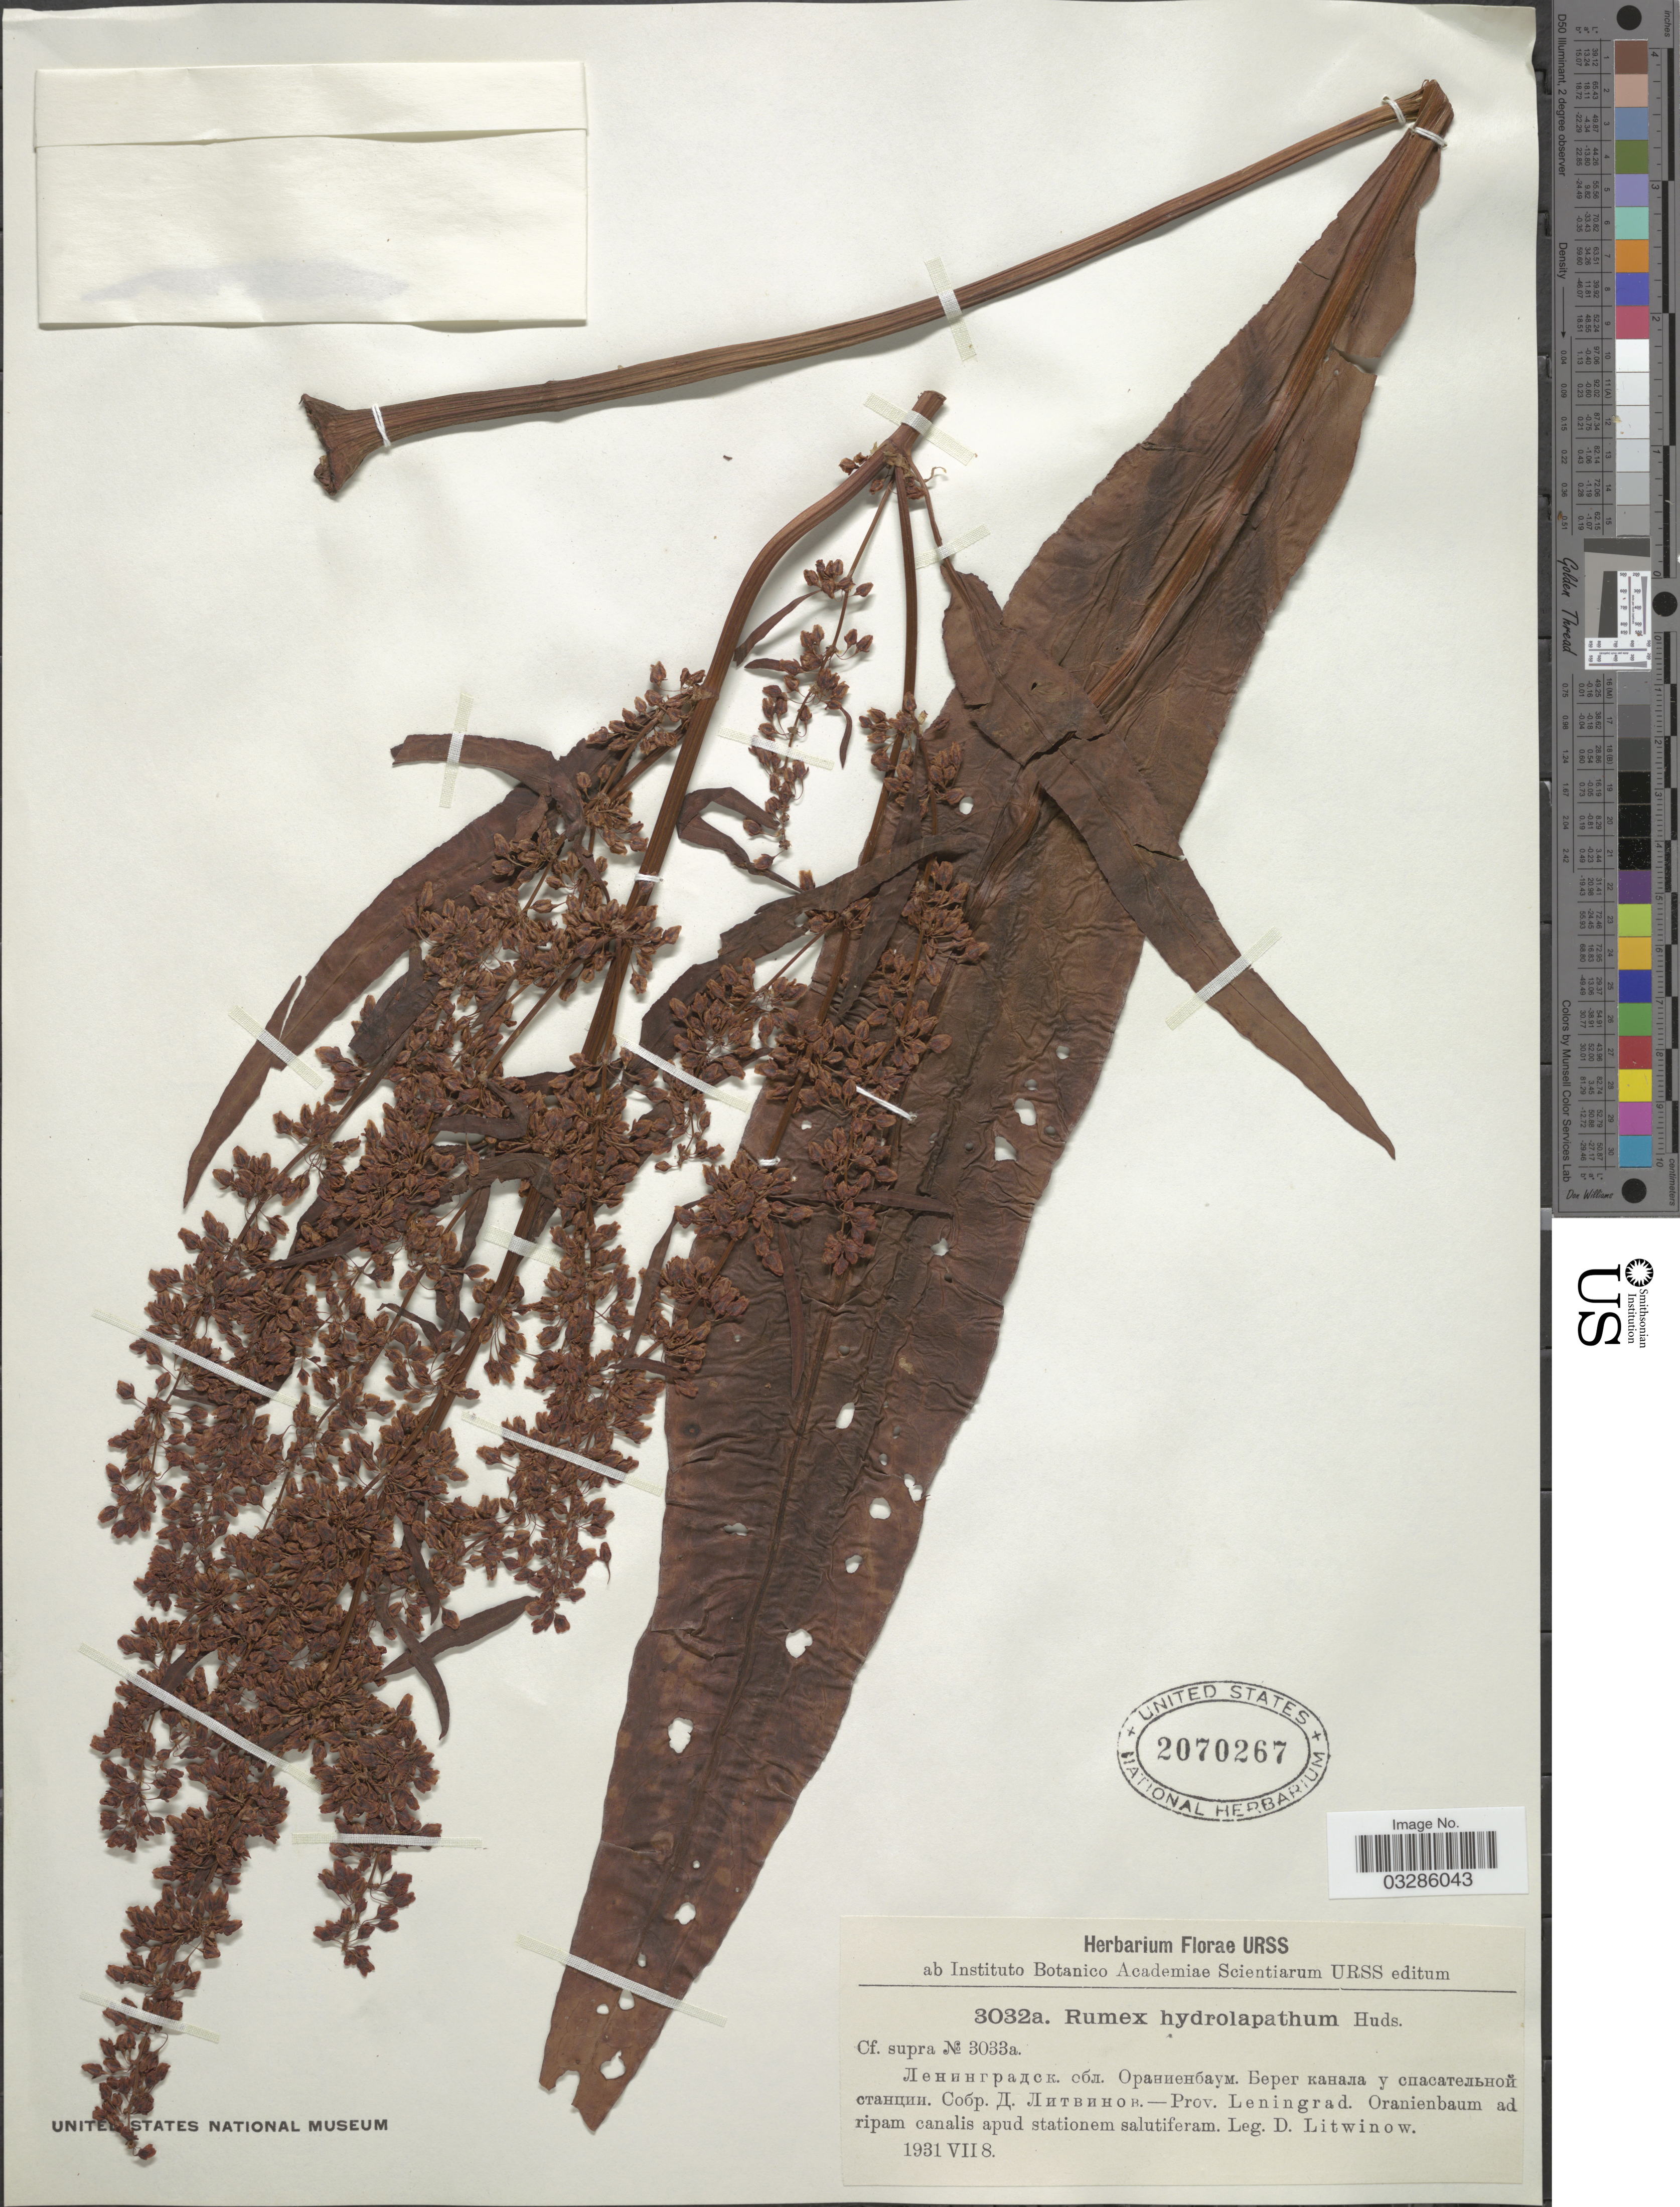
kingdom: Plantae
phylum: Tracheophyta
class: Magnoliopsida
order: Caryophyllales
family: Polygonaceae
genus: Rumex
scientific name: Rumex hydrolapathum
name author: Huds.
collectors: D. Litwinow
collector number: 3032a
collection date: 1931-07-08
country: Russian Federation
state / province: Leningrad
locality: Prov. Leningrad. Oranienbaum ad ripam canalis apud stationem salutiferam.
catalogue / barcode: US 2070267